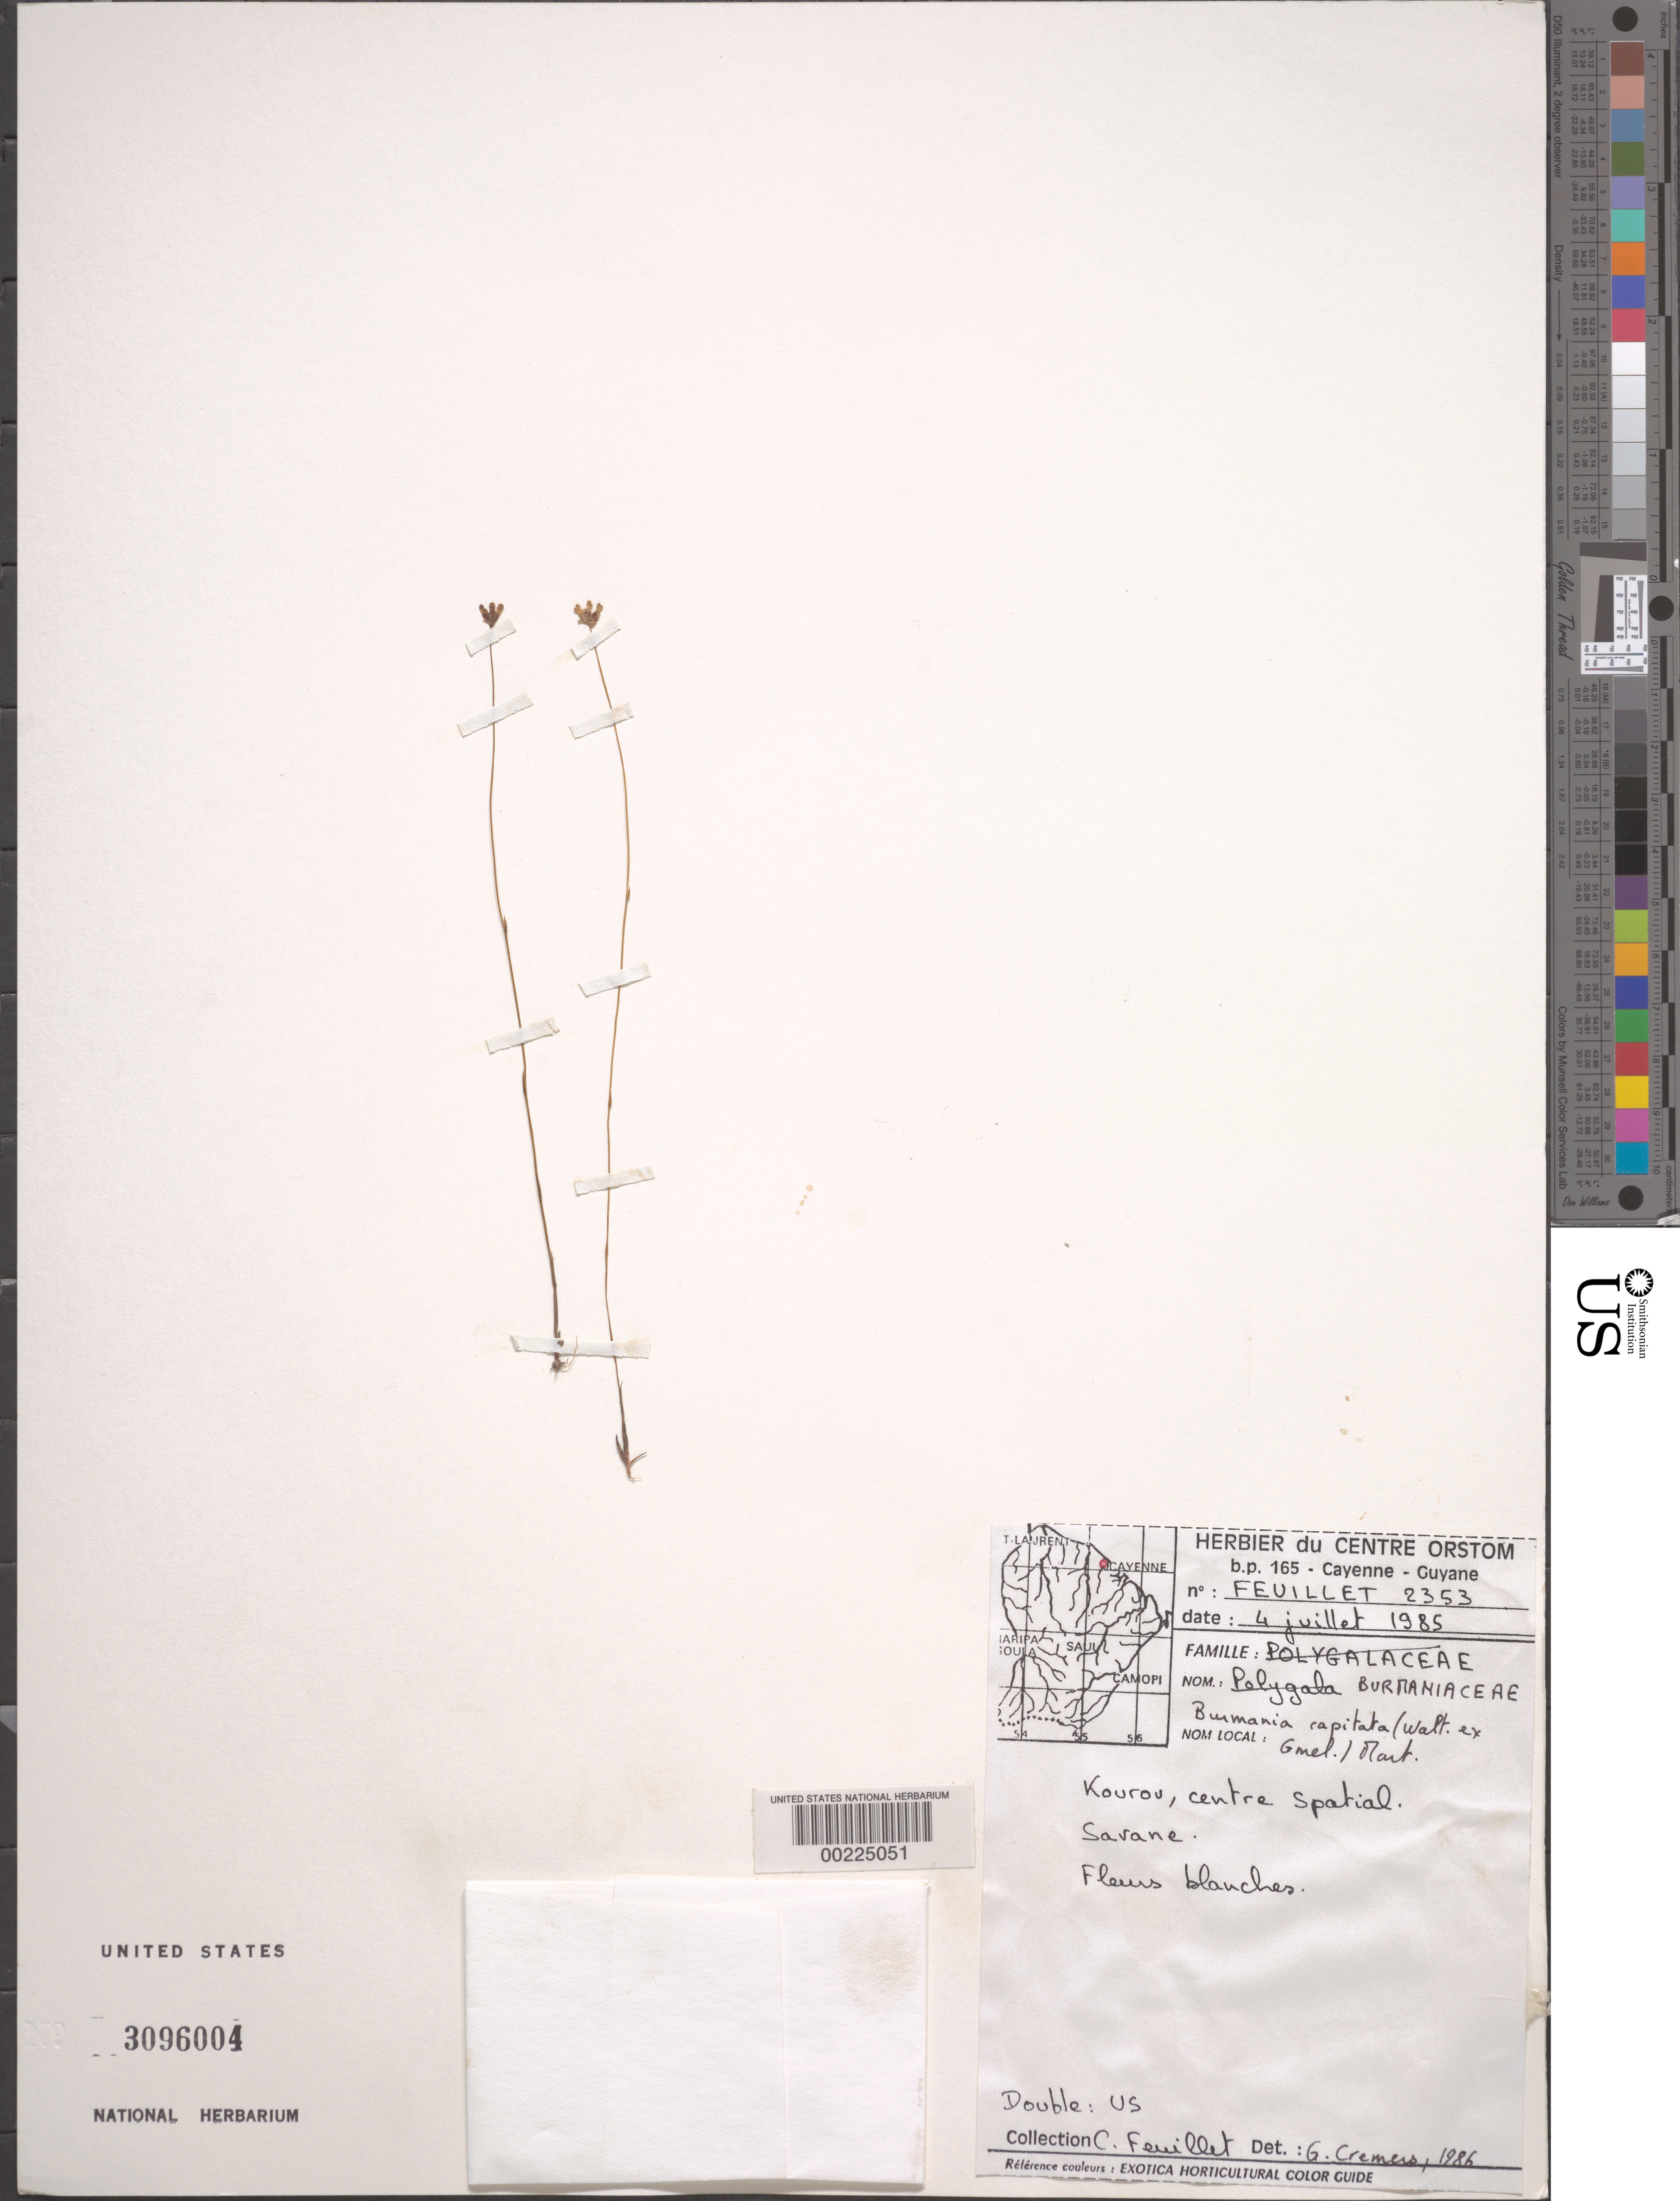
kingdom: Plantae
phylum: Tracheophyta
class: Liliopsida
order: Dioscoreales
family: Burmanniaceae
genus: Burmannia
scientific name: Burmannia capitata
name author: (Walter ex J.F. Gmel.) Mart.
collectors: C. Feuillet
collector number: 2353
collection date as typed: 04 Jul 1985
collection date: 1985-07-04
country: French Guiana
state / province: Cayenne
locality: Kourou, centre spatial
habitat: Savanna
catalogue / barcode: US 3096004